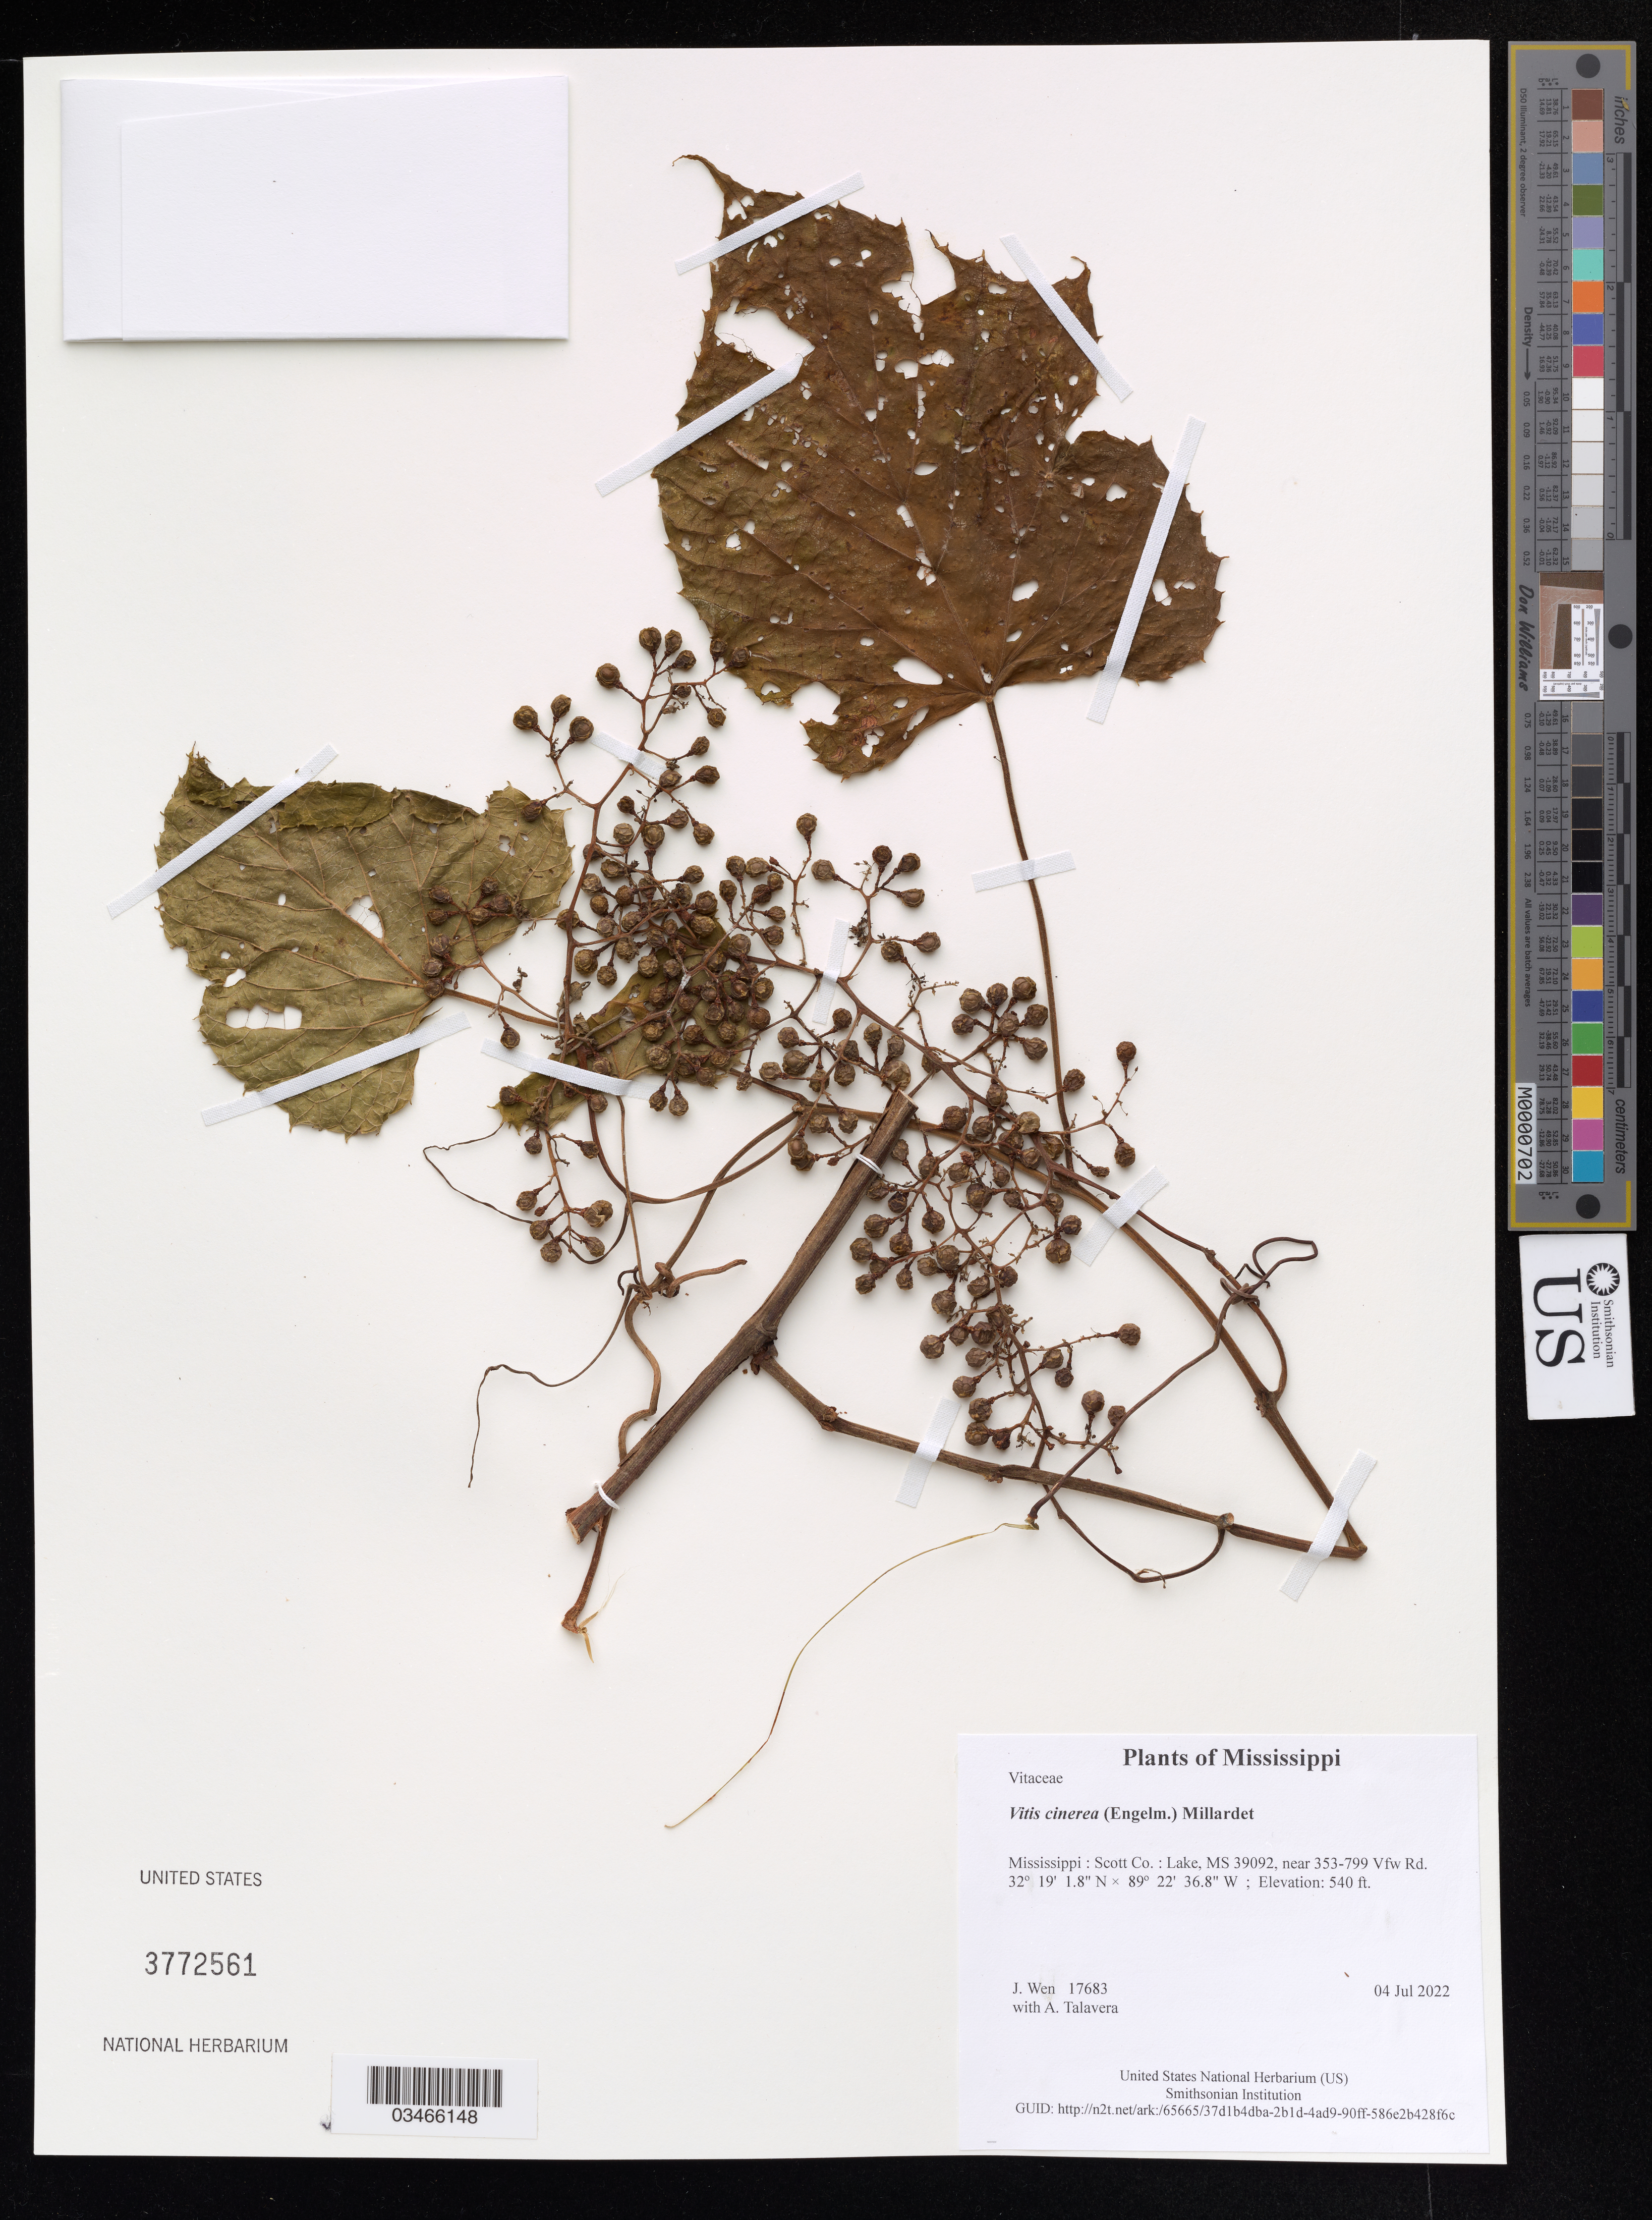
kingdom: Plantae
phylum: Tracheophyta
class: Magnoliopsida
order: Vitales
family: Vitaceae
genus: Vitis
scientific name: Vitis cinerea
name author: (Engelm.) Millardet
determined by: Wen, Jun, (BOT), Smithsonian Institution - National Museum of Natural History (UNITED STATES)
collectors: J. Wen & A. Talavera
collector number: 17683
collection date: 2022-07-04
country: United States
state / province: Mississippi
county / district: Scott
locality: Lake, MS 39092, near 353-799 Vfw Rd.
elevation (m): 165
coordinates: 32 19.030 N, 89 22.613 W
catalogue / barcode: US 3772561